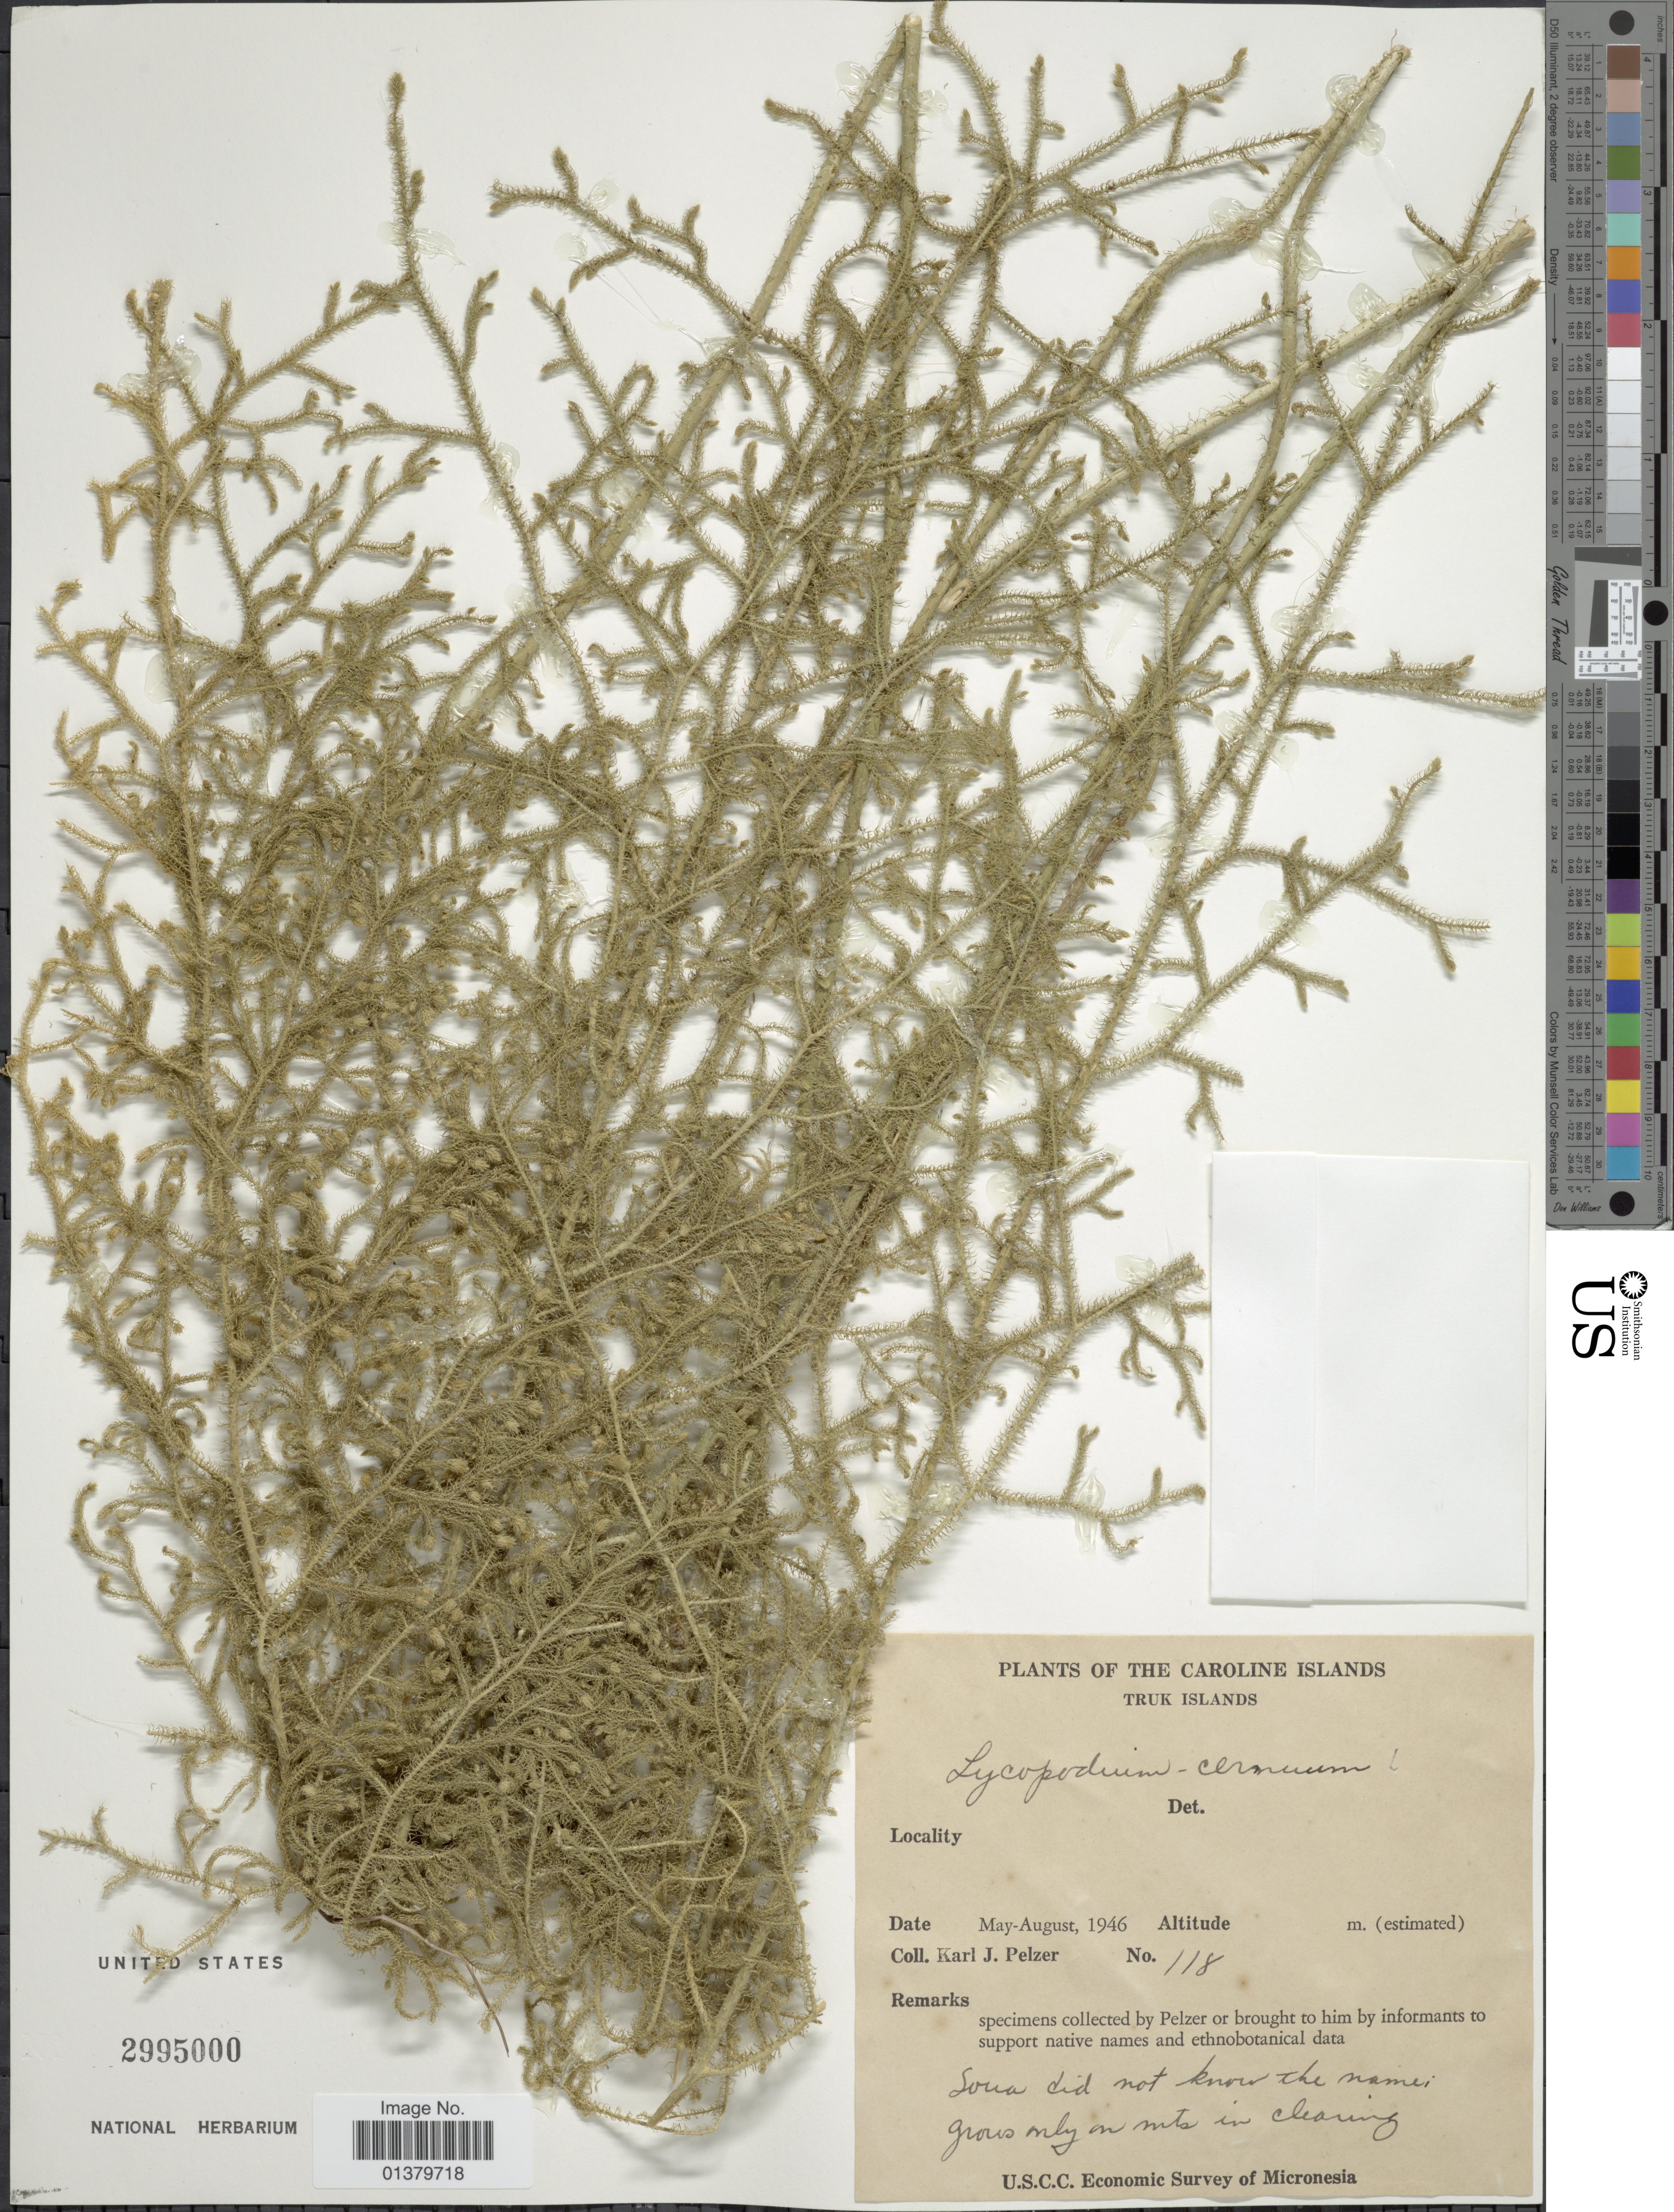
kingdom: Plantae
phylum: Tracheophyta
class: Lycopodiopsida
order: Lycopodiales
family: Lycopodiaceae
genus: Palhinhaea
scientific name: Palhinhaea cernua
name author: (L.) Vasc. & Franco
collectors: K. J. Pelzer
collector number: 118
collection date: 1946-05/1946-08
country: Micronesia, Federated States of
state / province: Truk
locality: The Caroline Islands, Truk Islands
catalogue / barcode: US 2995000